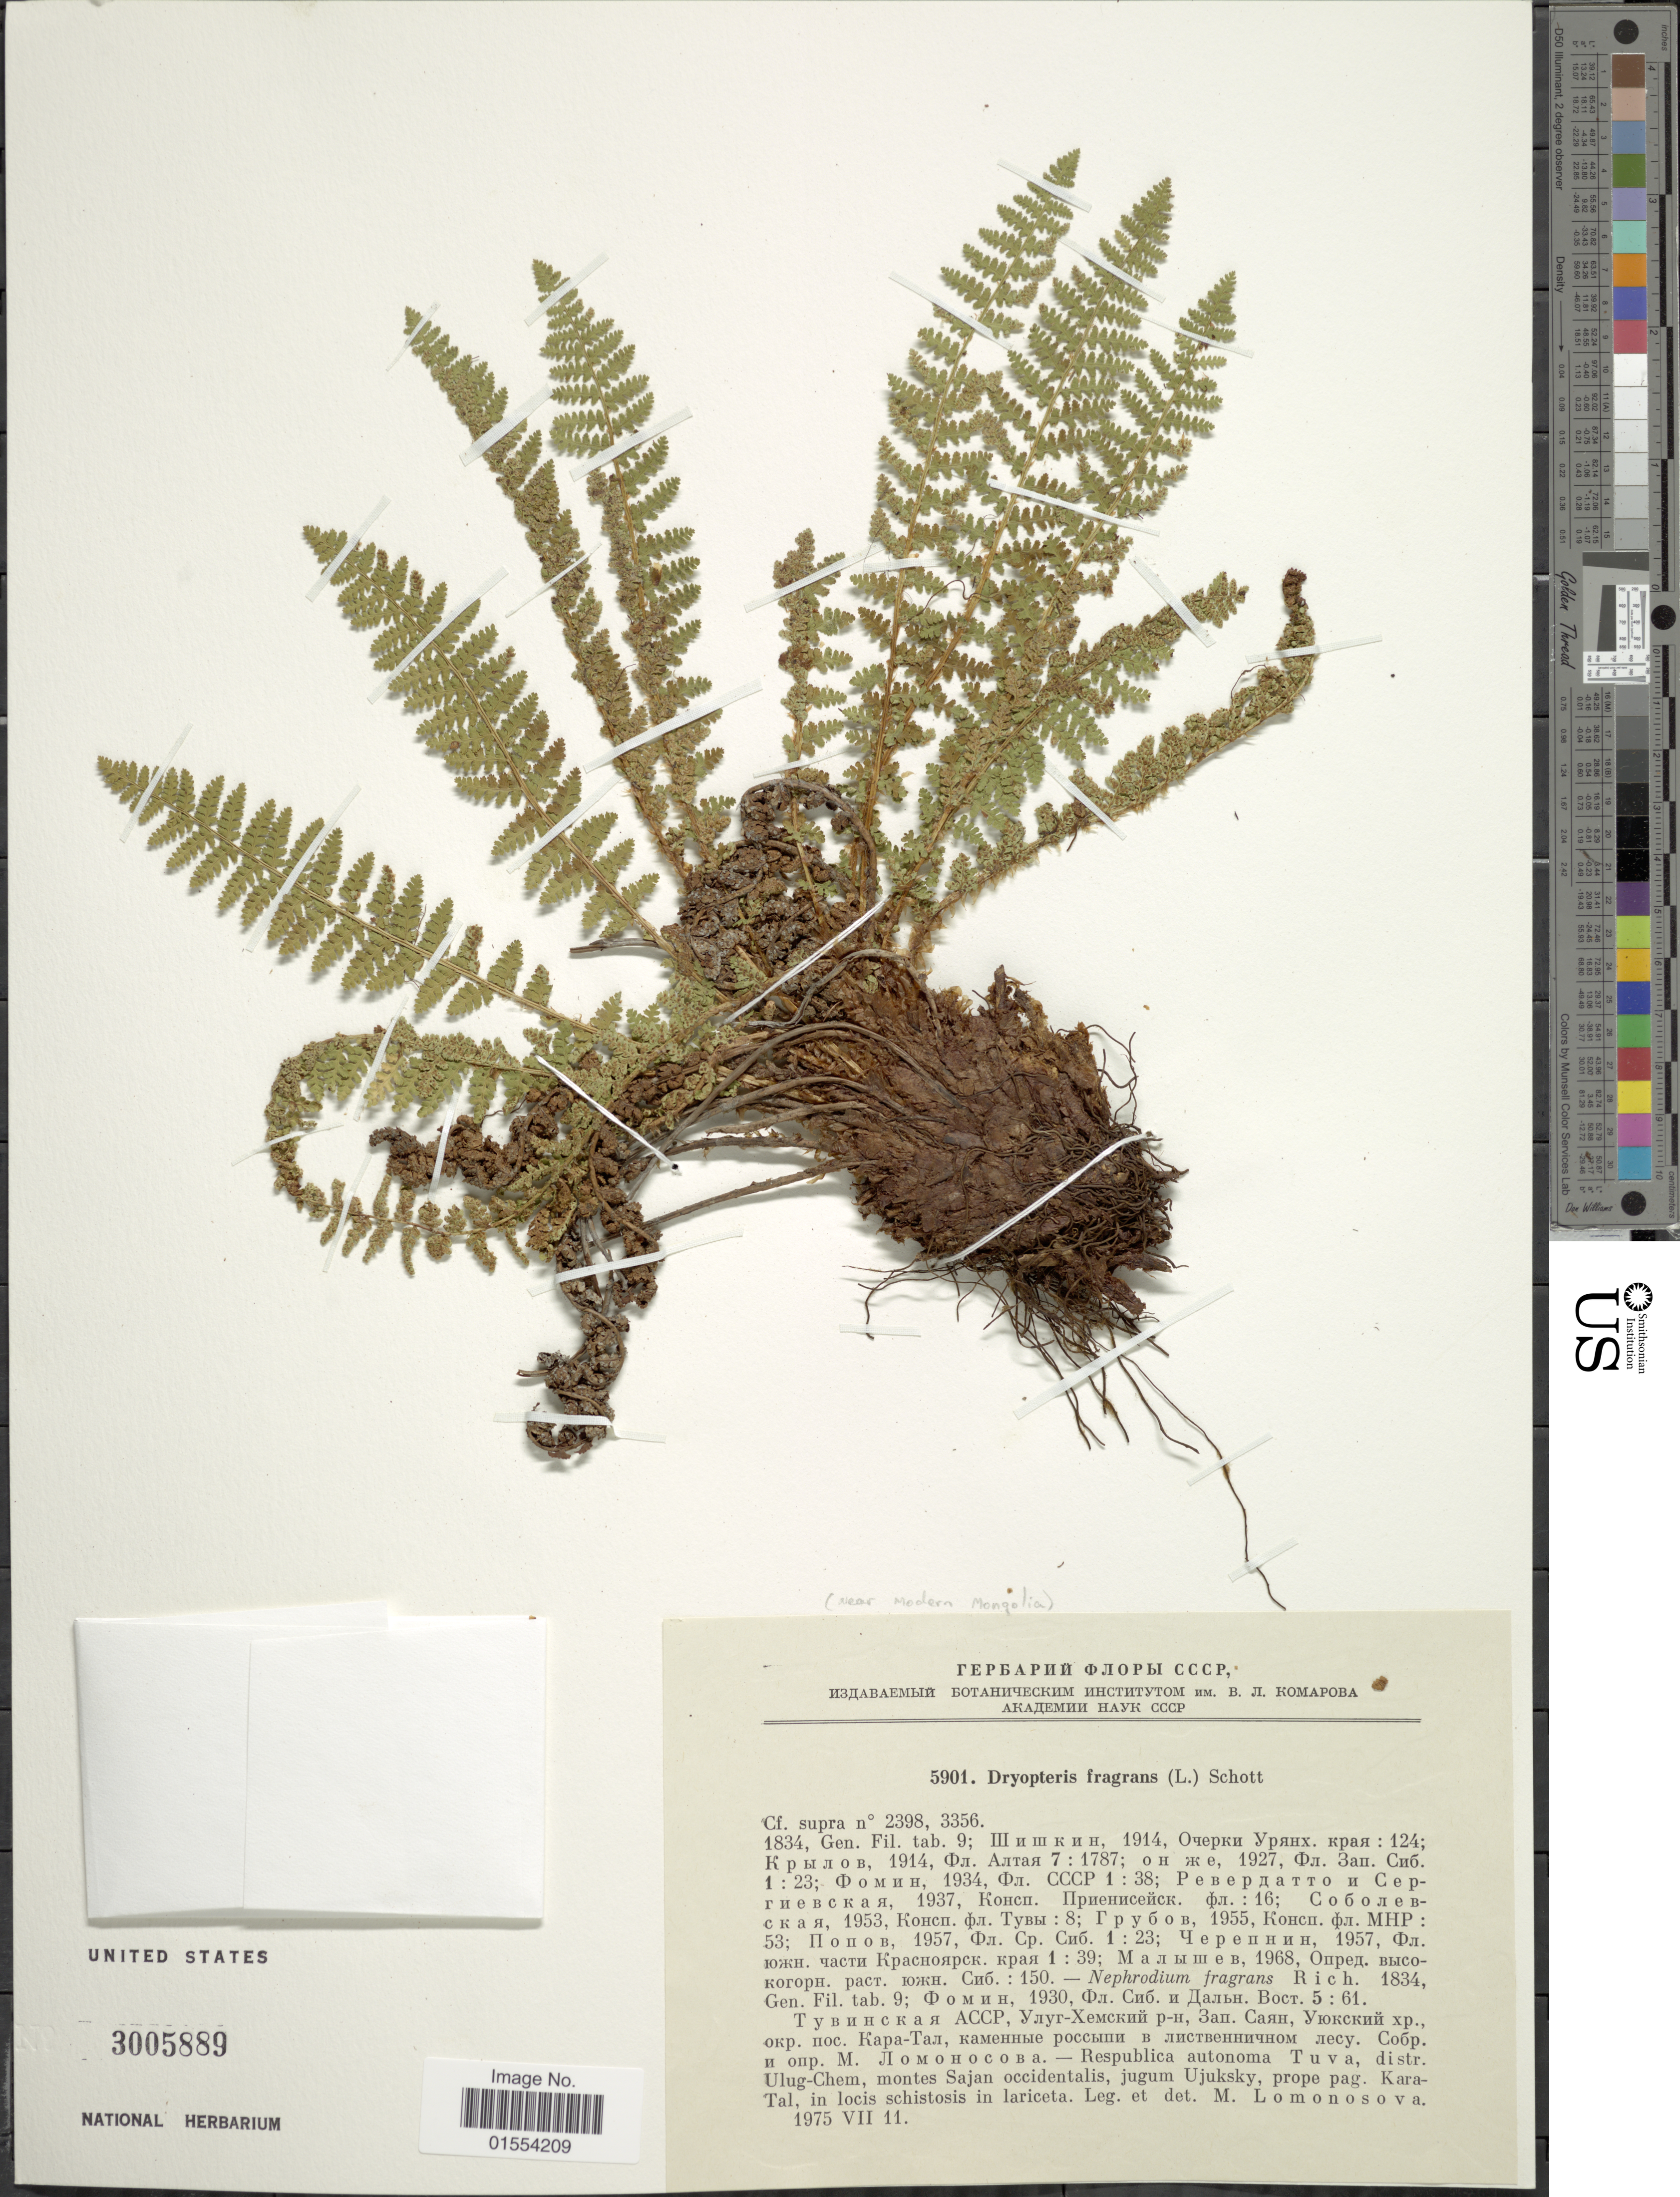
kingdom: Plantae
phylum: Tracheophyta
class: Polypodiopsida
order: Polypodiales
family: Dryopteridaceae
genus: Dryopteris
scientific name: Dryopteris fragrans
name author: (L.) Schott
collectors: M. Lomonosova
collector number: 5901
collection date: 1975-07-11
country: Russian Federation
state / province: Tuva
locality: Respublica autonoma Tuva, distr. Ulug-Chem, montes Sajan occidentalis, jugum Ujuksky, prope pag, Karatal, in locis schistosis in lariceta.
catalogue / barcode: US 3005889